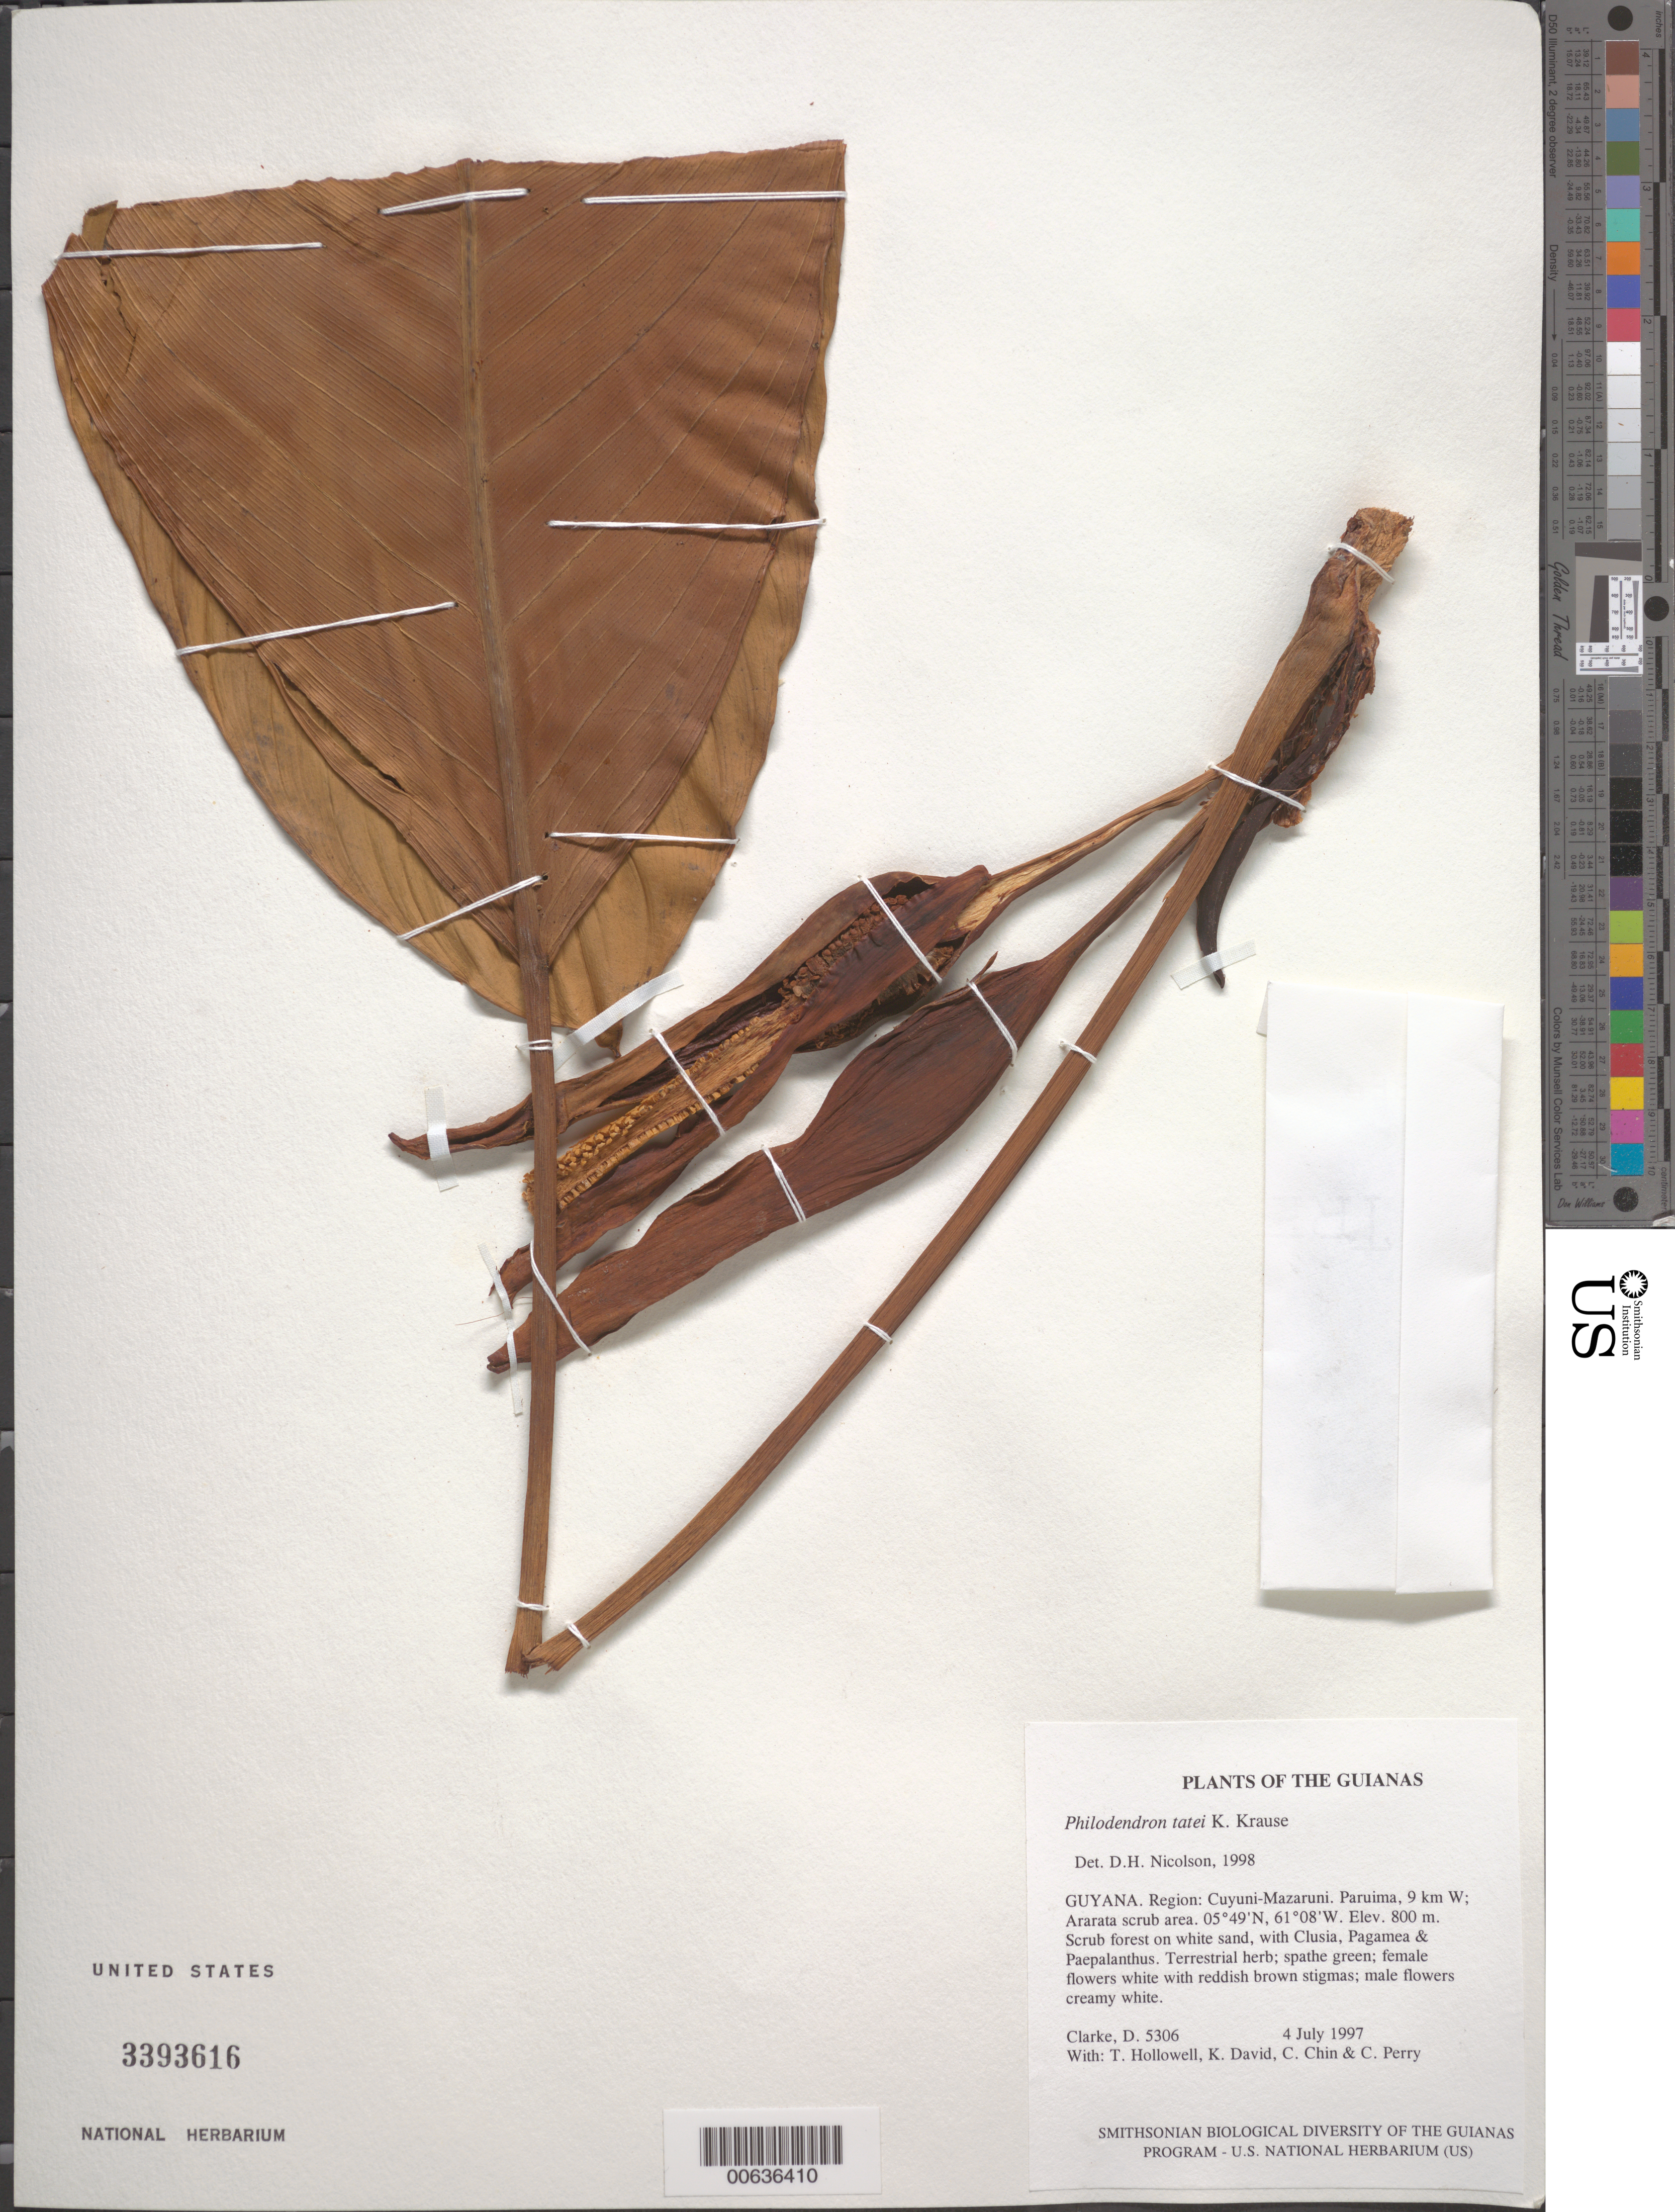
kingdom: Plantae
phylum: Tracheophyta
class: Liliopsida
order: Alismatales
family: Araceae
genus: Philodendron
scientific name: Philodendron tatei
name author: K. Krause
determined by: Nicolson, Dan H.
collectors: H. D. Clarke, T. Hollowell, K. David, C. Chin & C. Perry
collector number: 5306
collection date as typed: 4 July 1997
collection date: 1997-07-04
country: Guyana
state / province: Cuyuni-Mazaruni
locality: Paruima, 9 km W; Ararata scrub area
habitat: Scrub forest on white sand, with Clusia, Pagamea & Paepalanthus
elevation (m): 800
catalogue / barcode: US 3393616